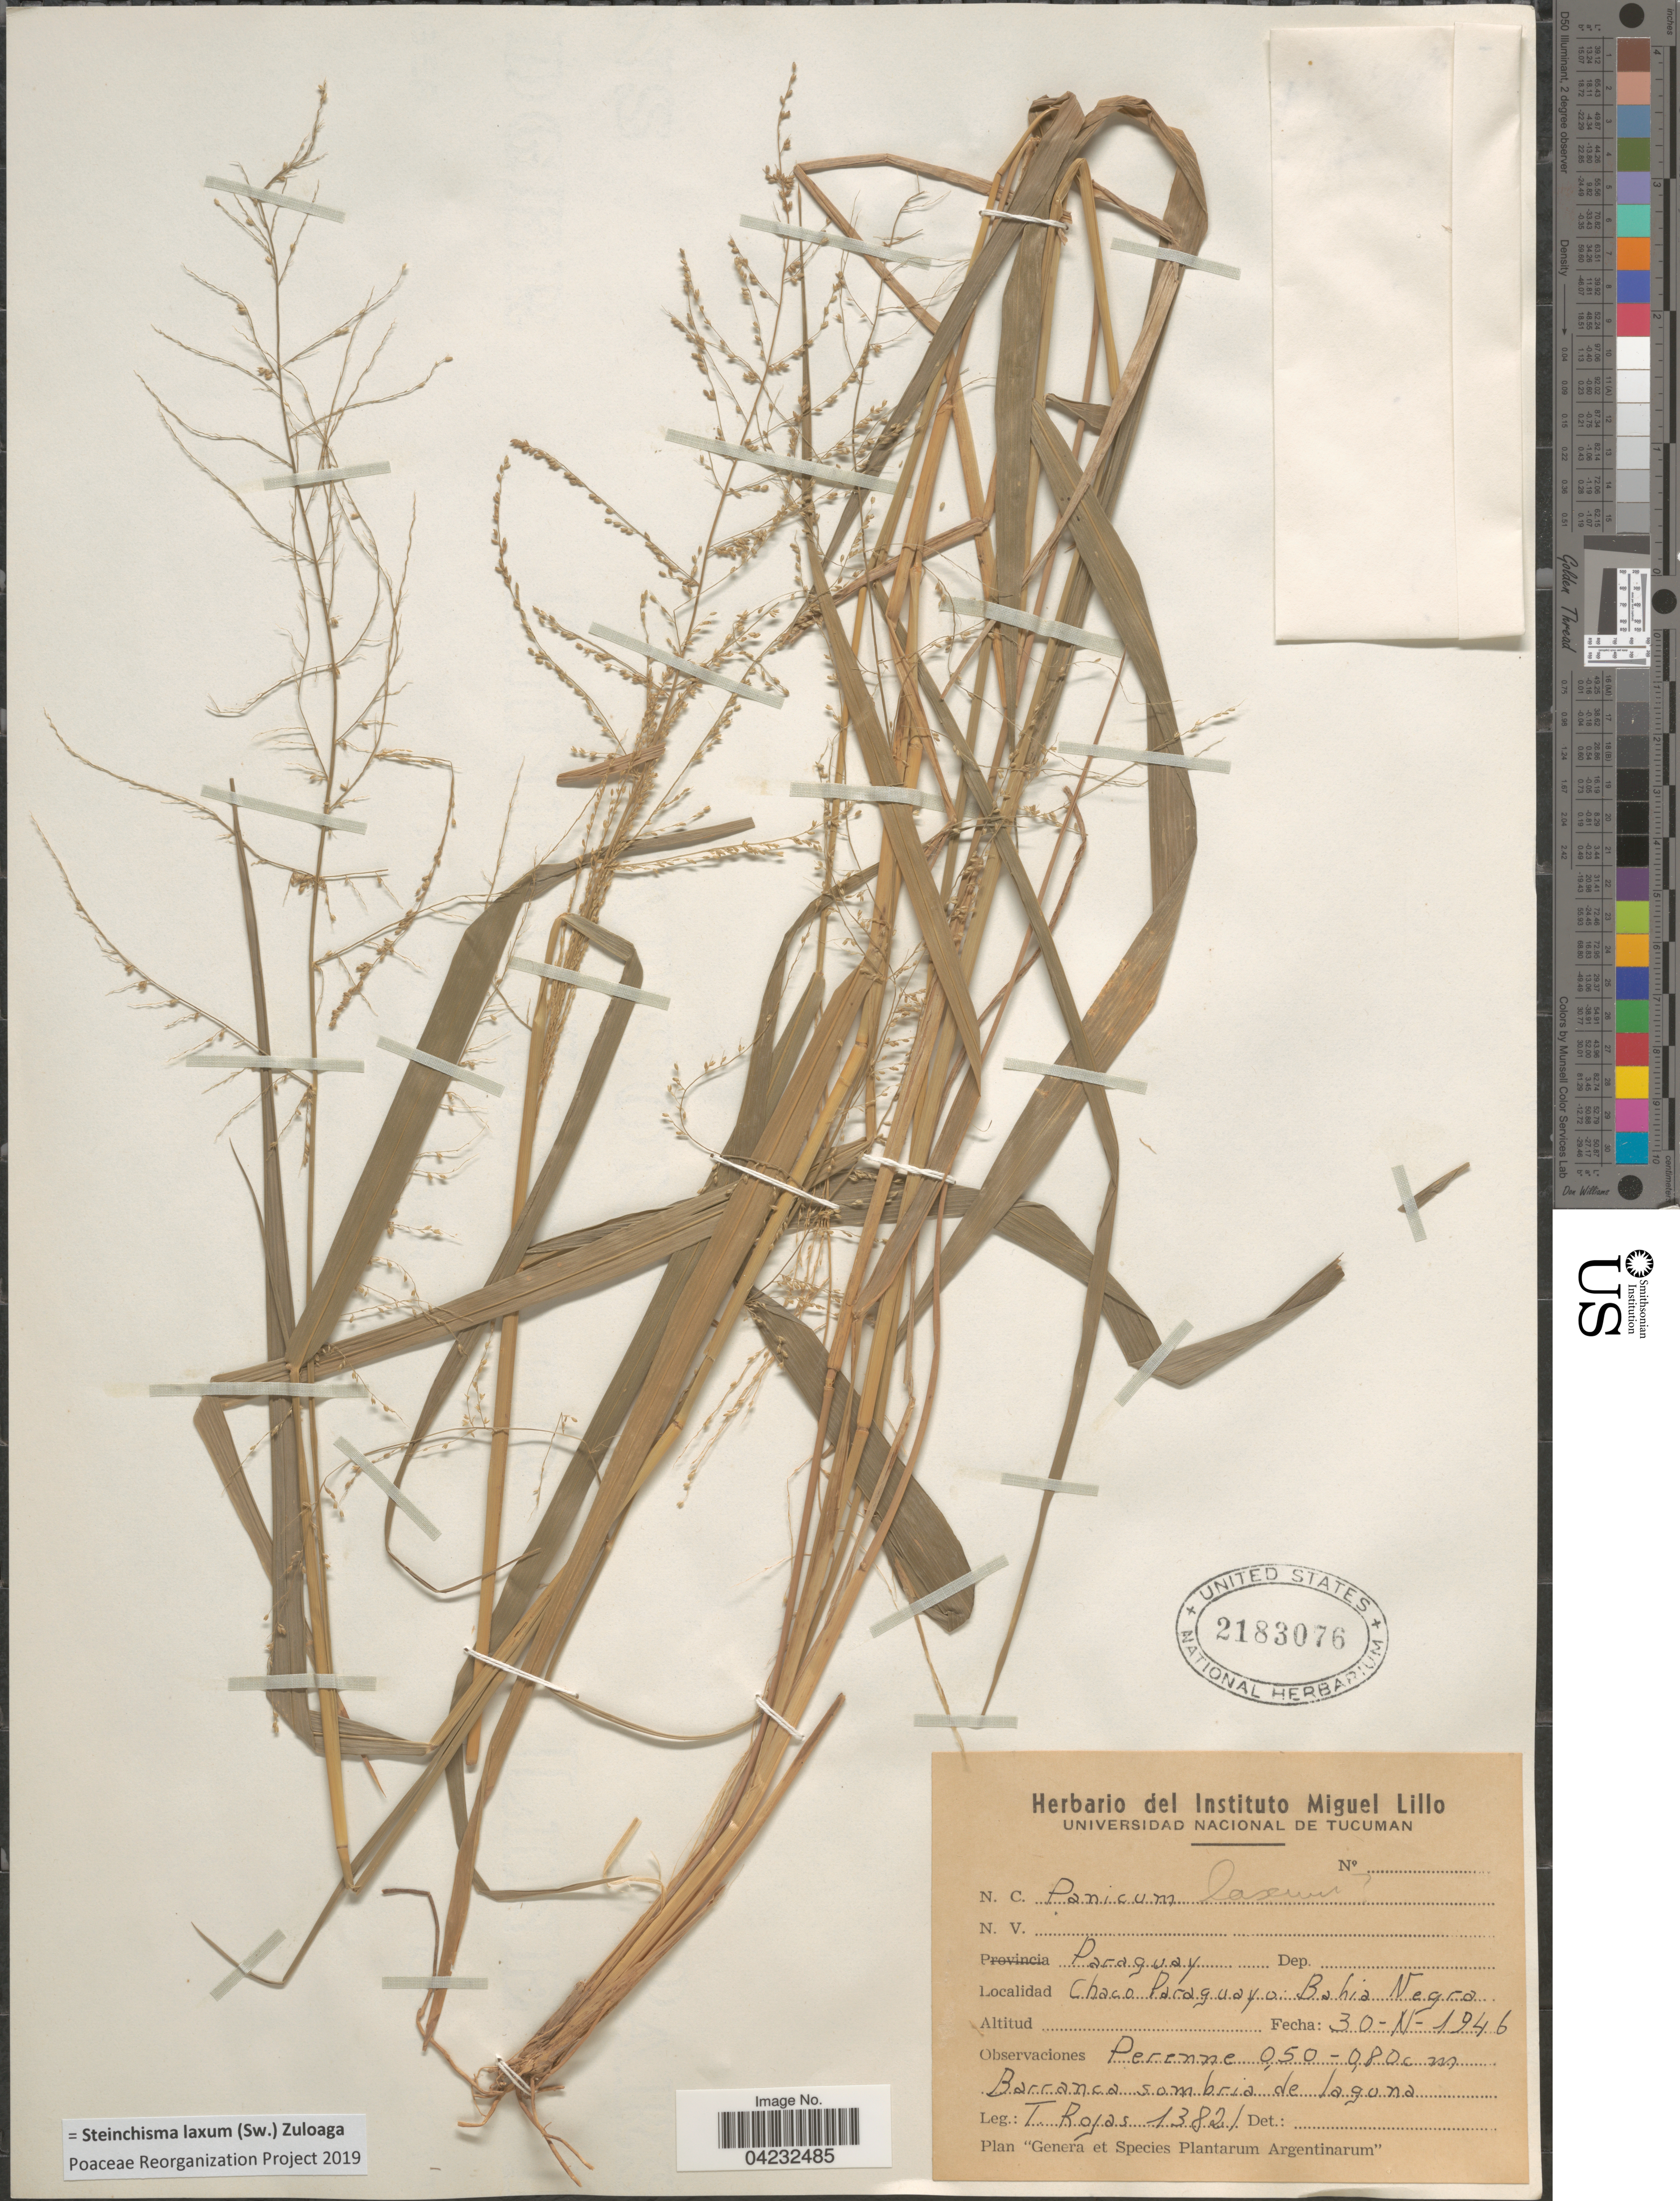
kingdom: Plantae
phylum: Tracheophyta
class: Liliopsida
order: Poales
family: Poaceae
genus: Steinchisma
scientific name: Steinchisma laxum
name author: (Sw.) Zuloaga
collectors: T. Rojas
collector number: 13821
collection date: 1946-11-30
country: Paraguay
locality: Chaco Paraguayo: Bahia Negra.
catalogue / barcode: US 2183076